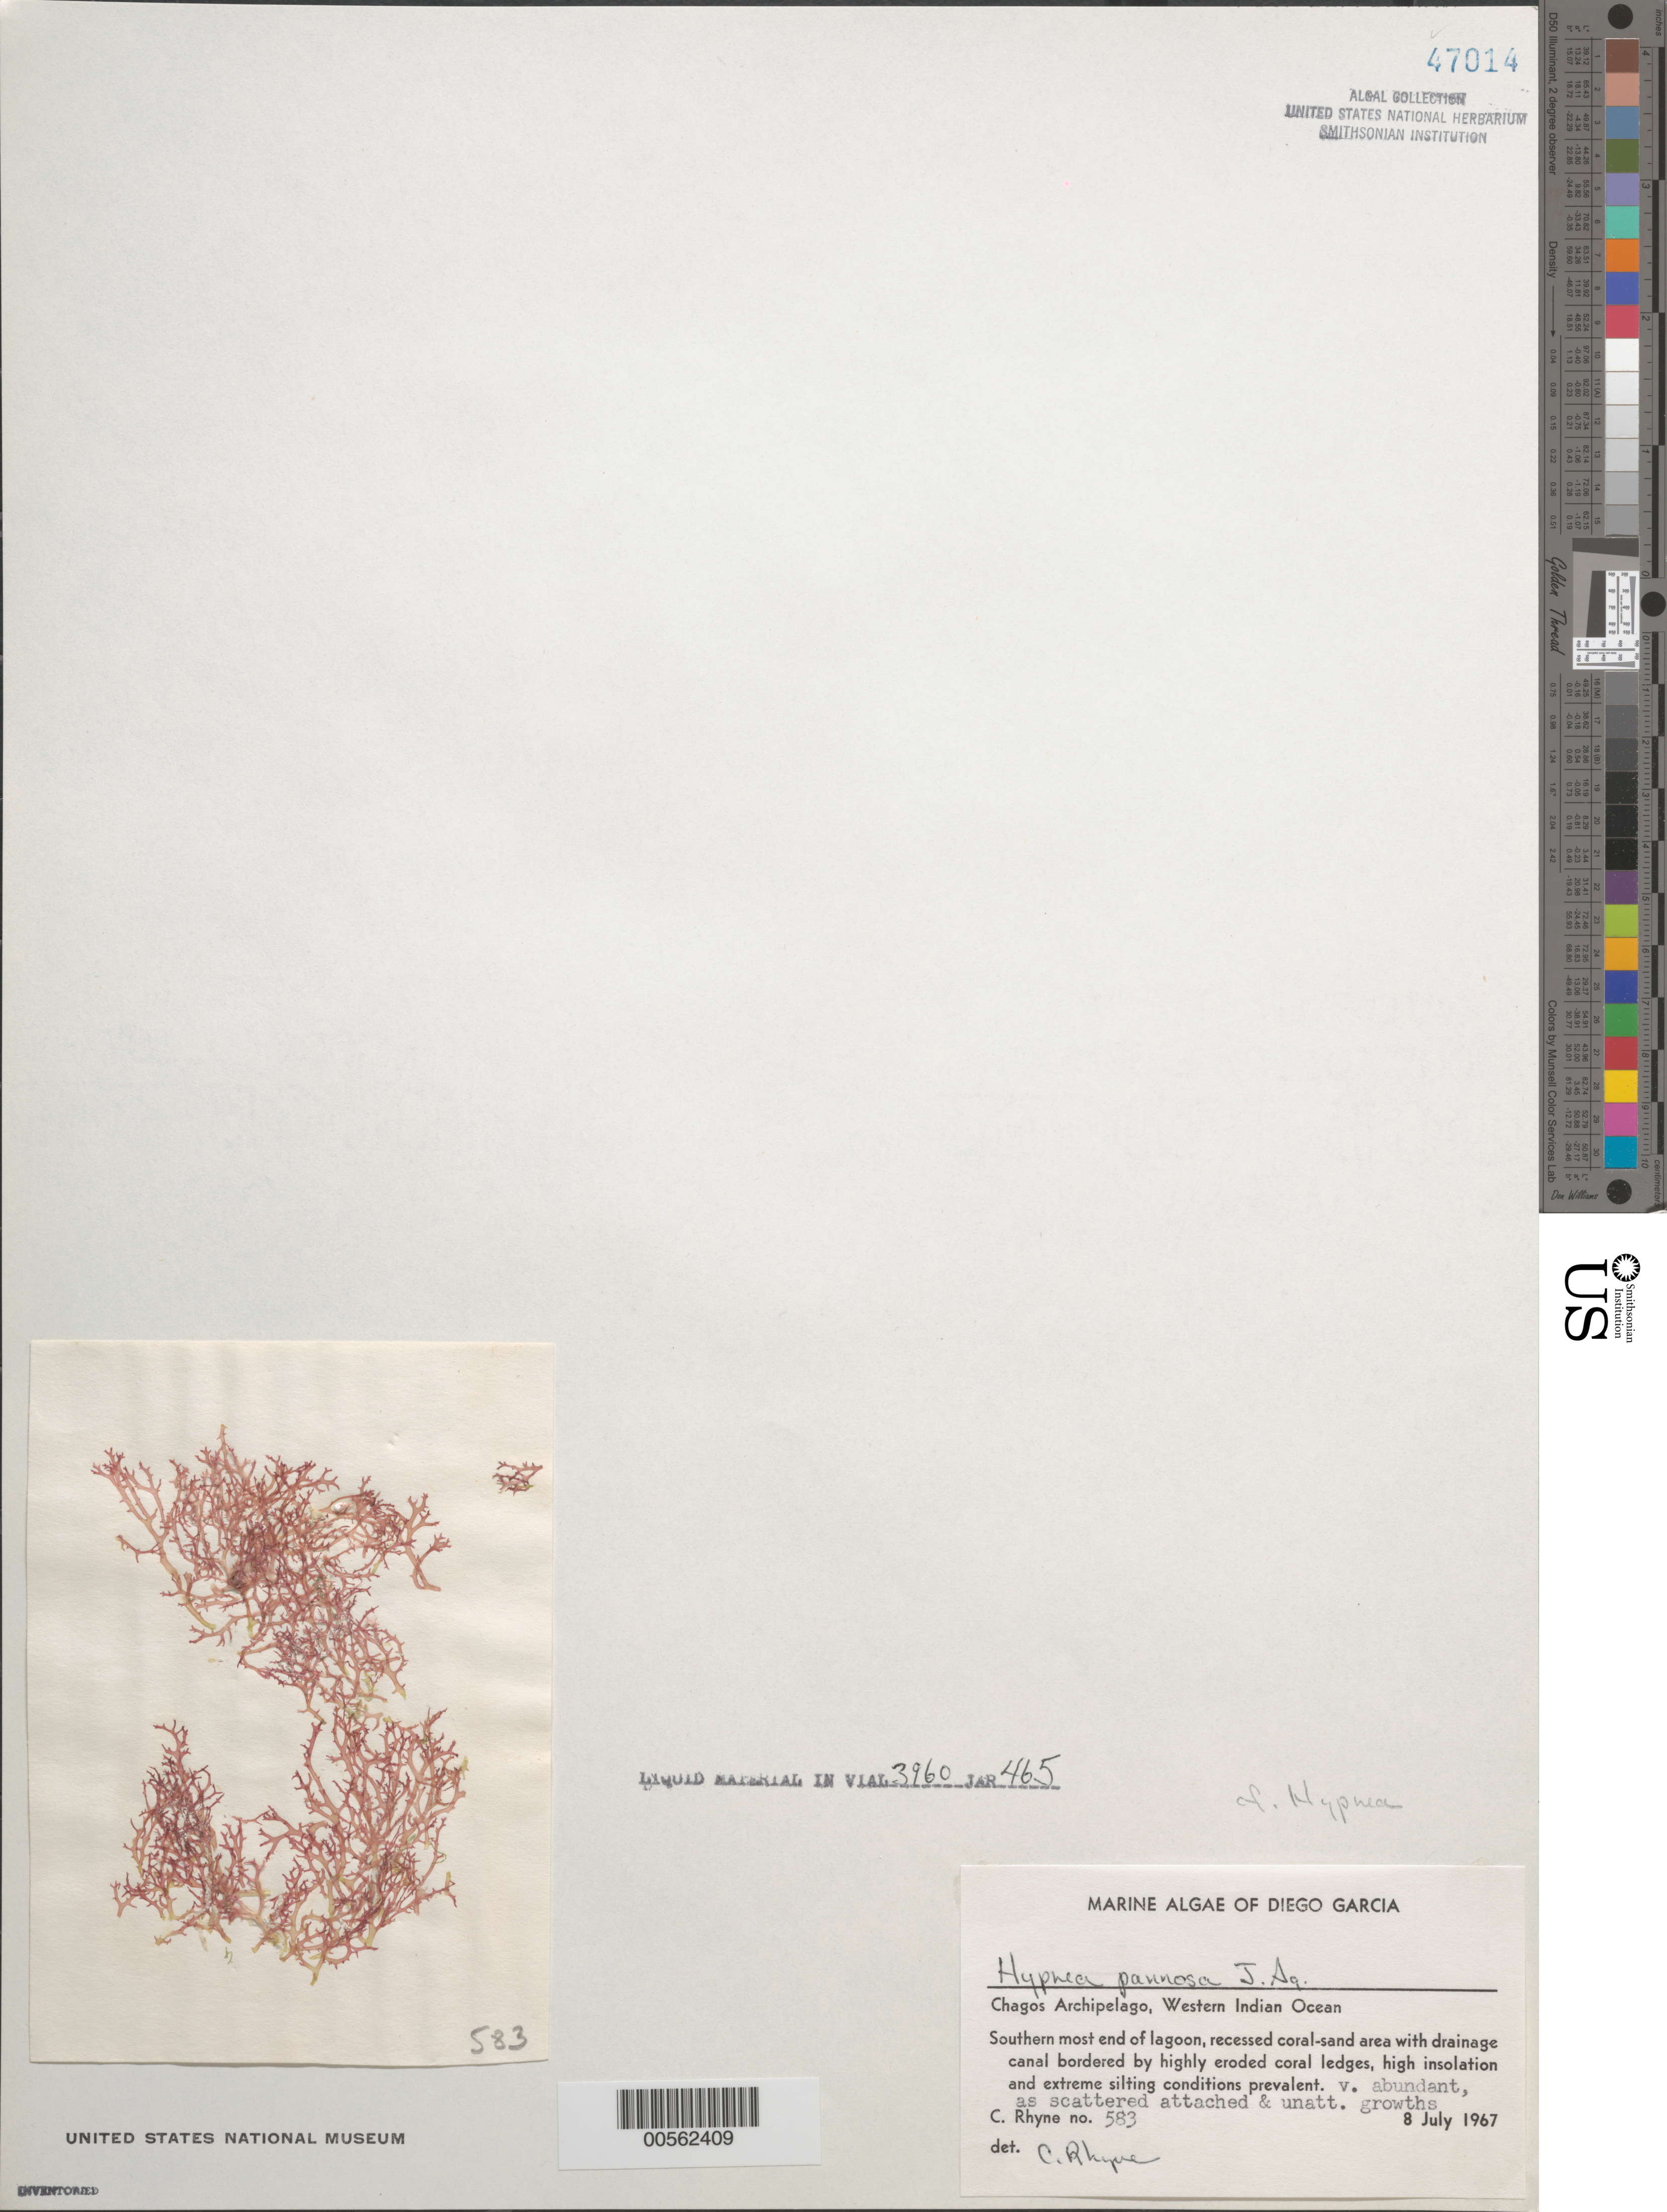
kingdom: Plantae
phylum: Rhodophyta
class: Florideophyceae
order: Gigartinales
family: Cystocloniaceae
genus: Hypnea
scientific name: Hypnea pannosa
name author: J. Agardh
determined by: Rhyne, C. F.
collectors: C. Rhyne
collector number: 583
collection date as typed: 08 Jul 1967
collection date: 1967-07-08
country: British Indian Ocean Territory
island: Diego Garcia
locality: South end of lagoon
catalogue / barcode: US 47014